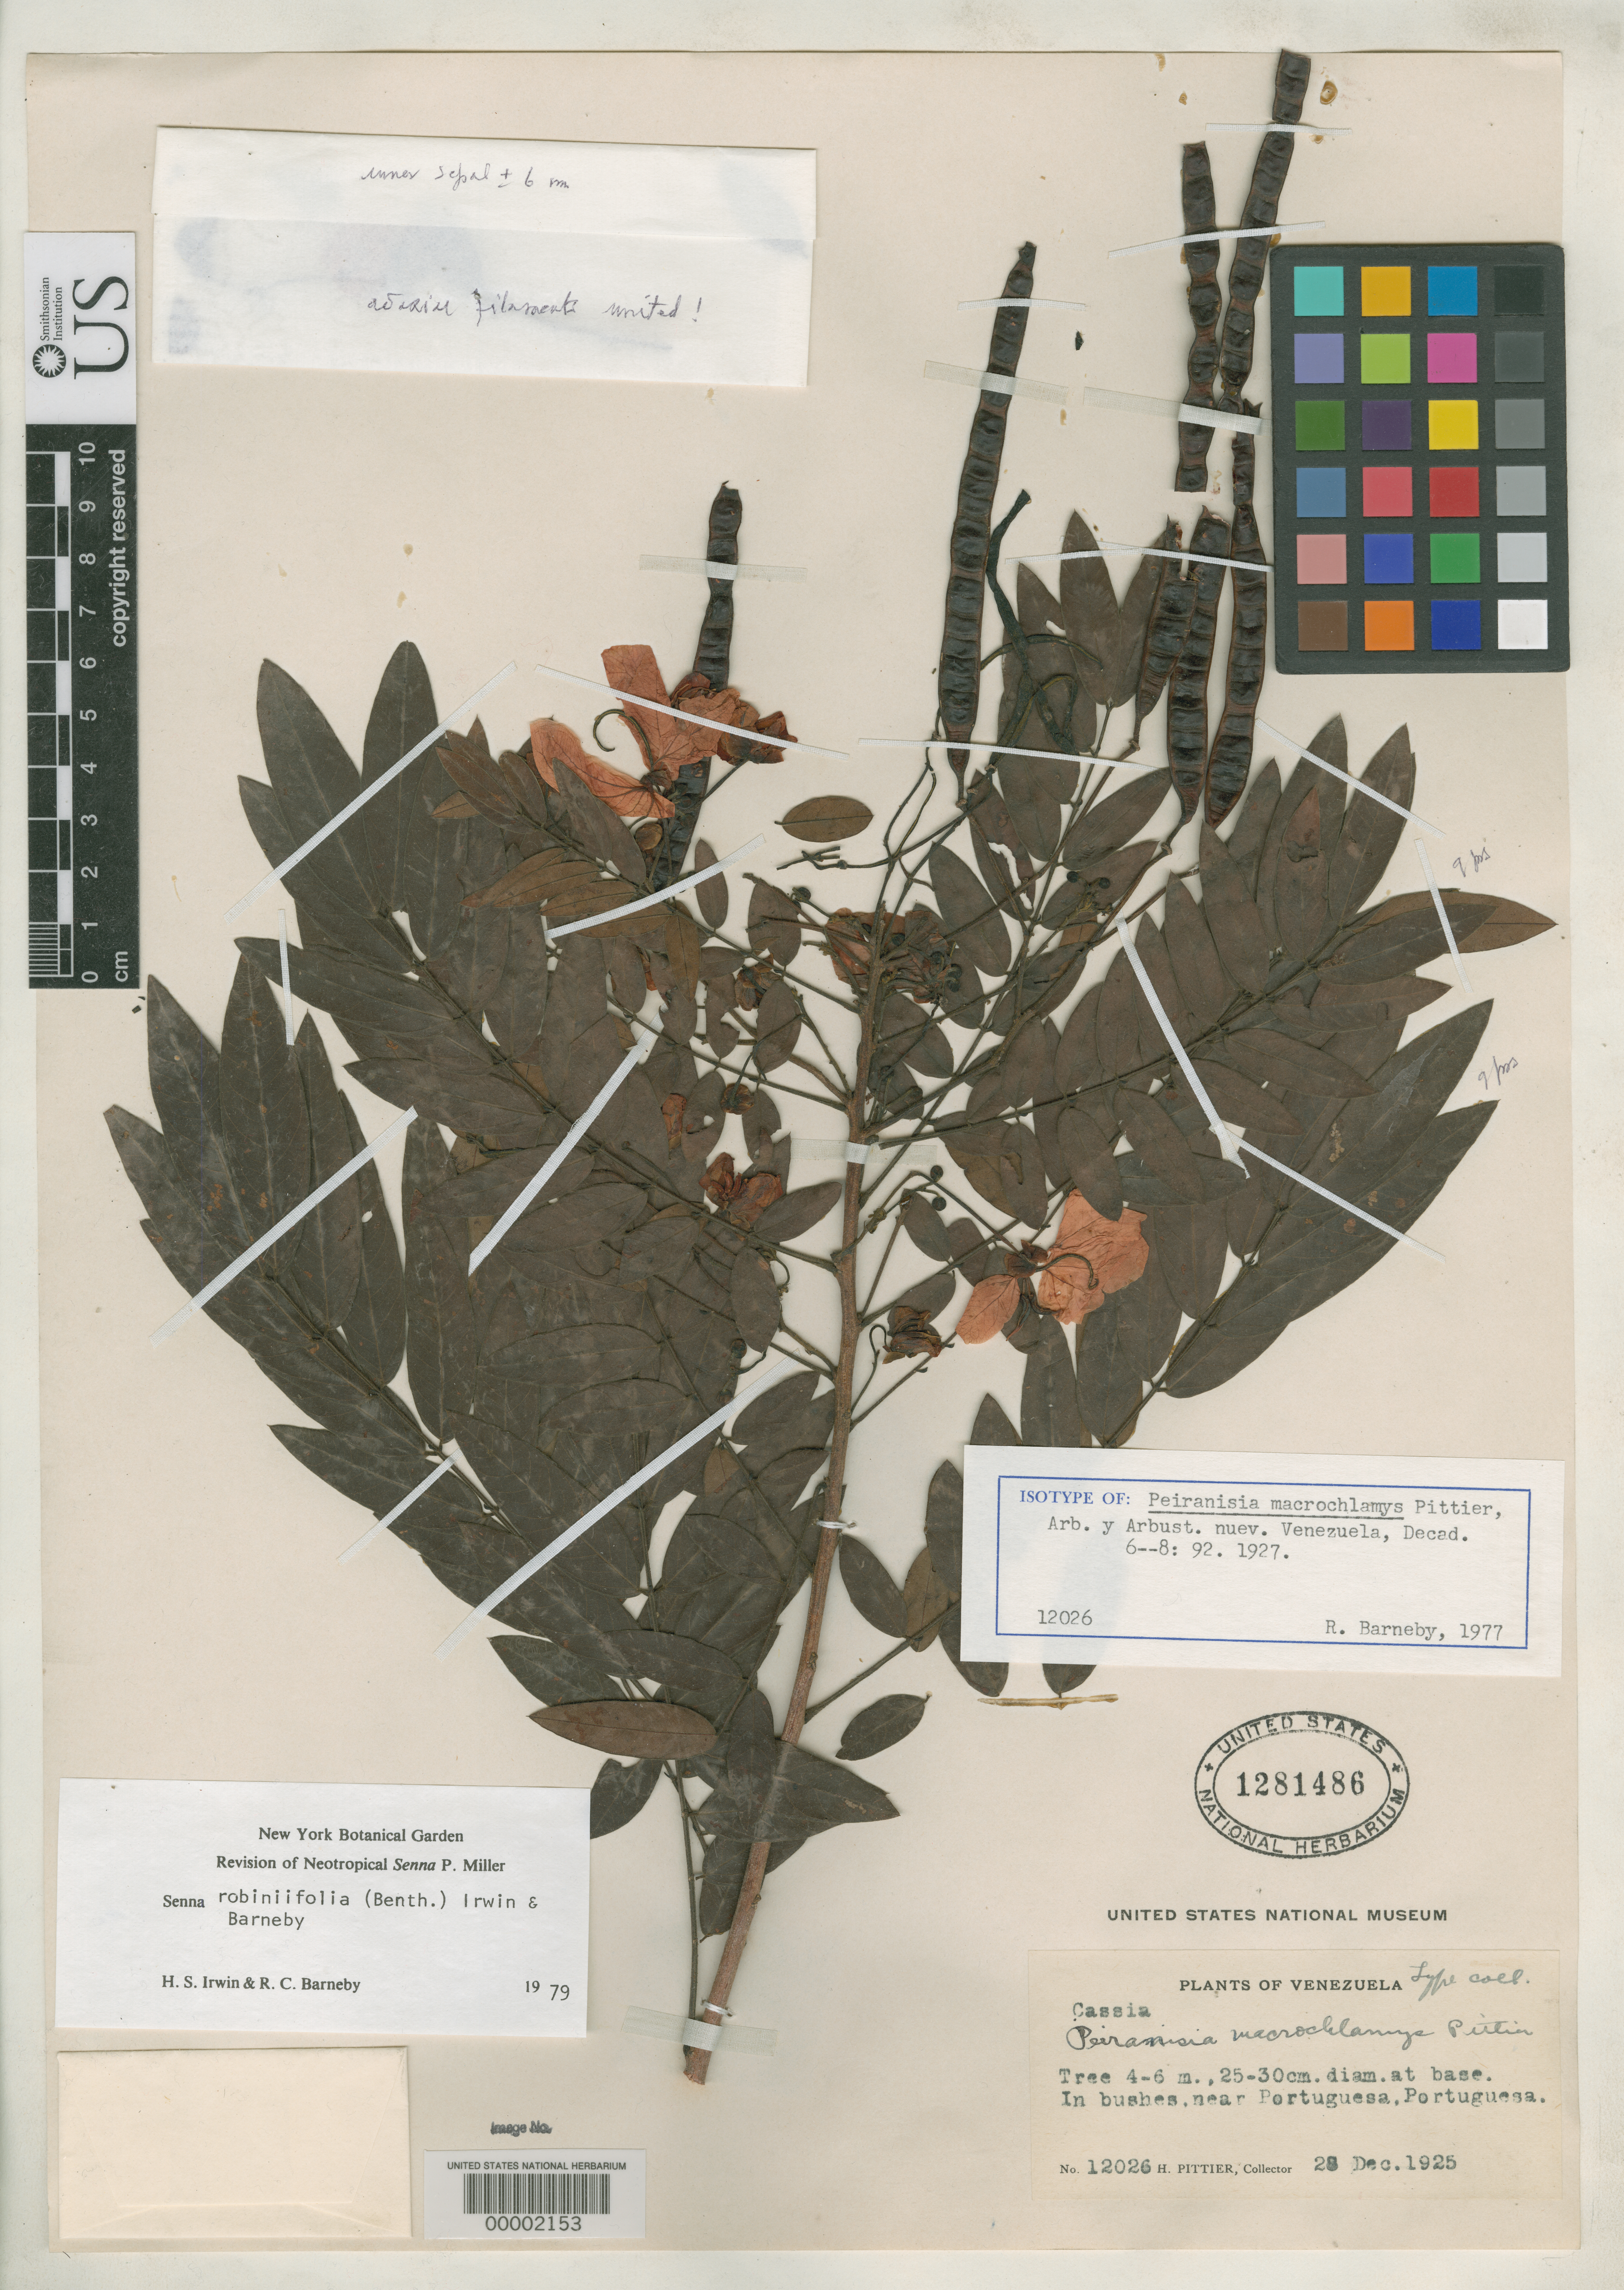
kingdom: Plantae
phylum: Tracheophyta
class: Magnoliopsida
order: Fabales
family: Fabaceae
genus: Peiranisia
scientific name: Peiranisia macrochlamys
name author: Pittier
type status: Isotype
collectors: H. F. Pittier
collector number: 12026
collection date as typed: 28 Dec 1925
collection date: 1925-12-28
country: Venezuela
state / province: Portuguesa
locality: Rio Portuguesa, near Guanare, Alto Llano.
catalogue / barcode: US 1281486